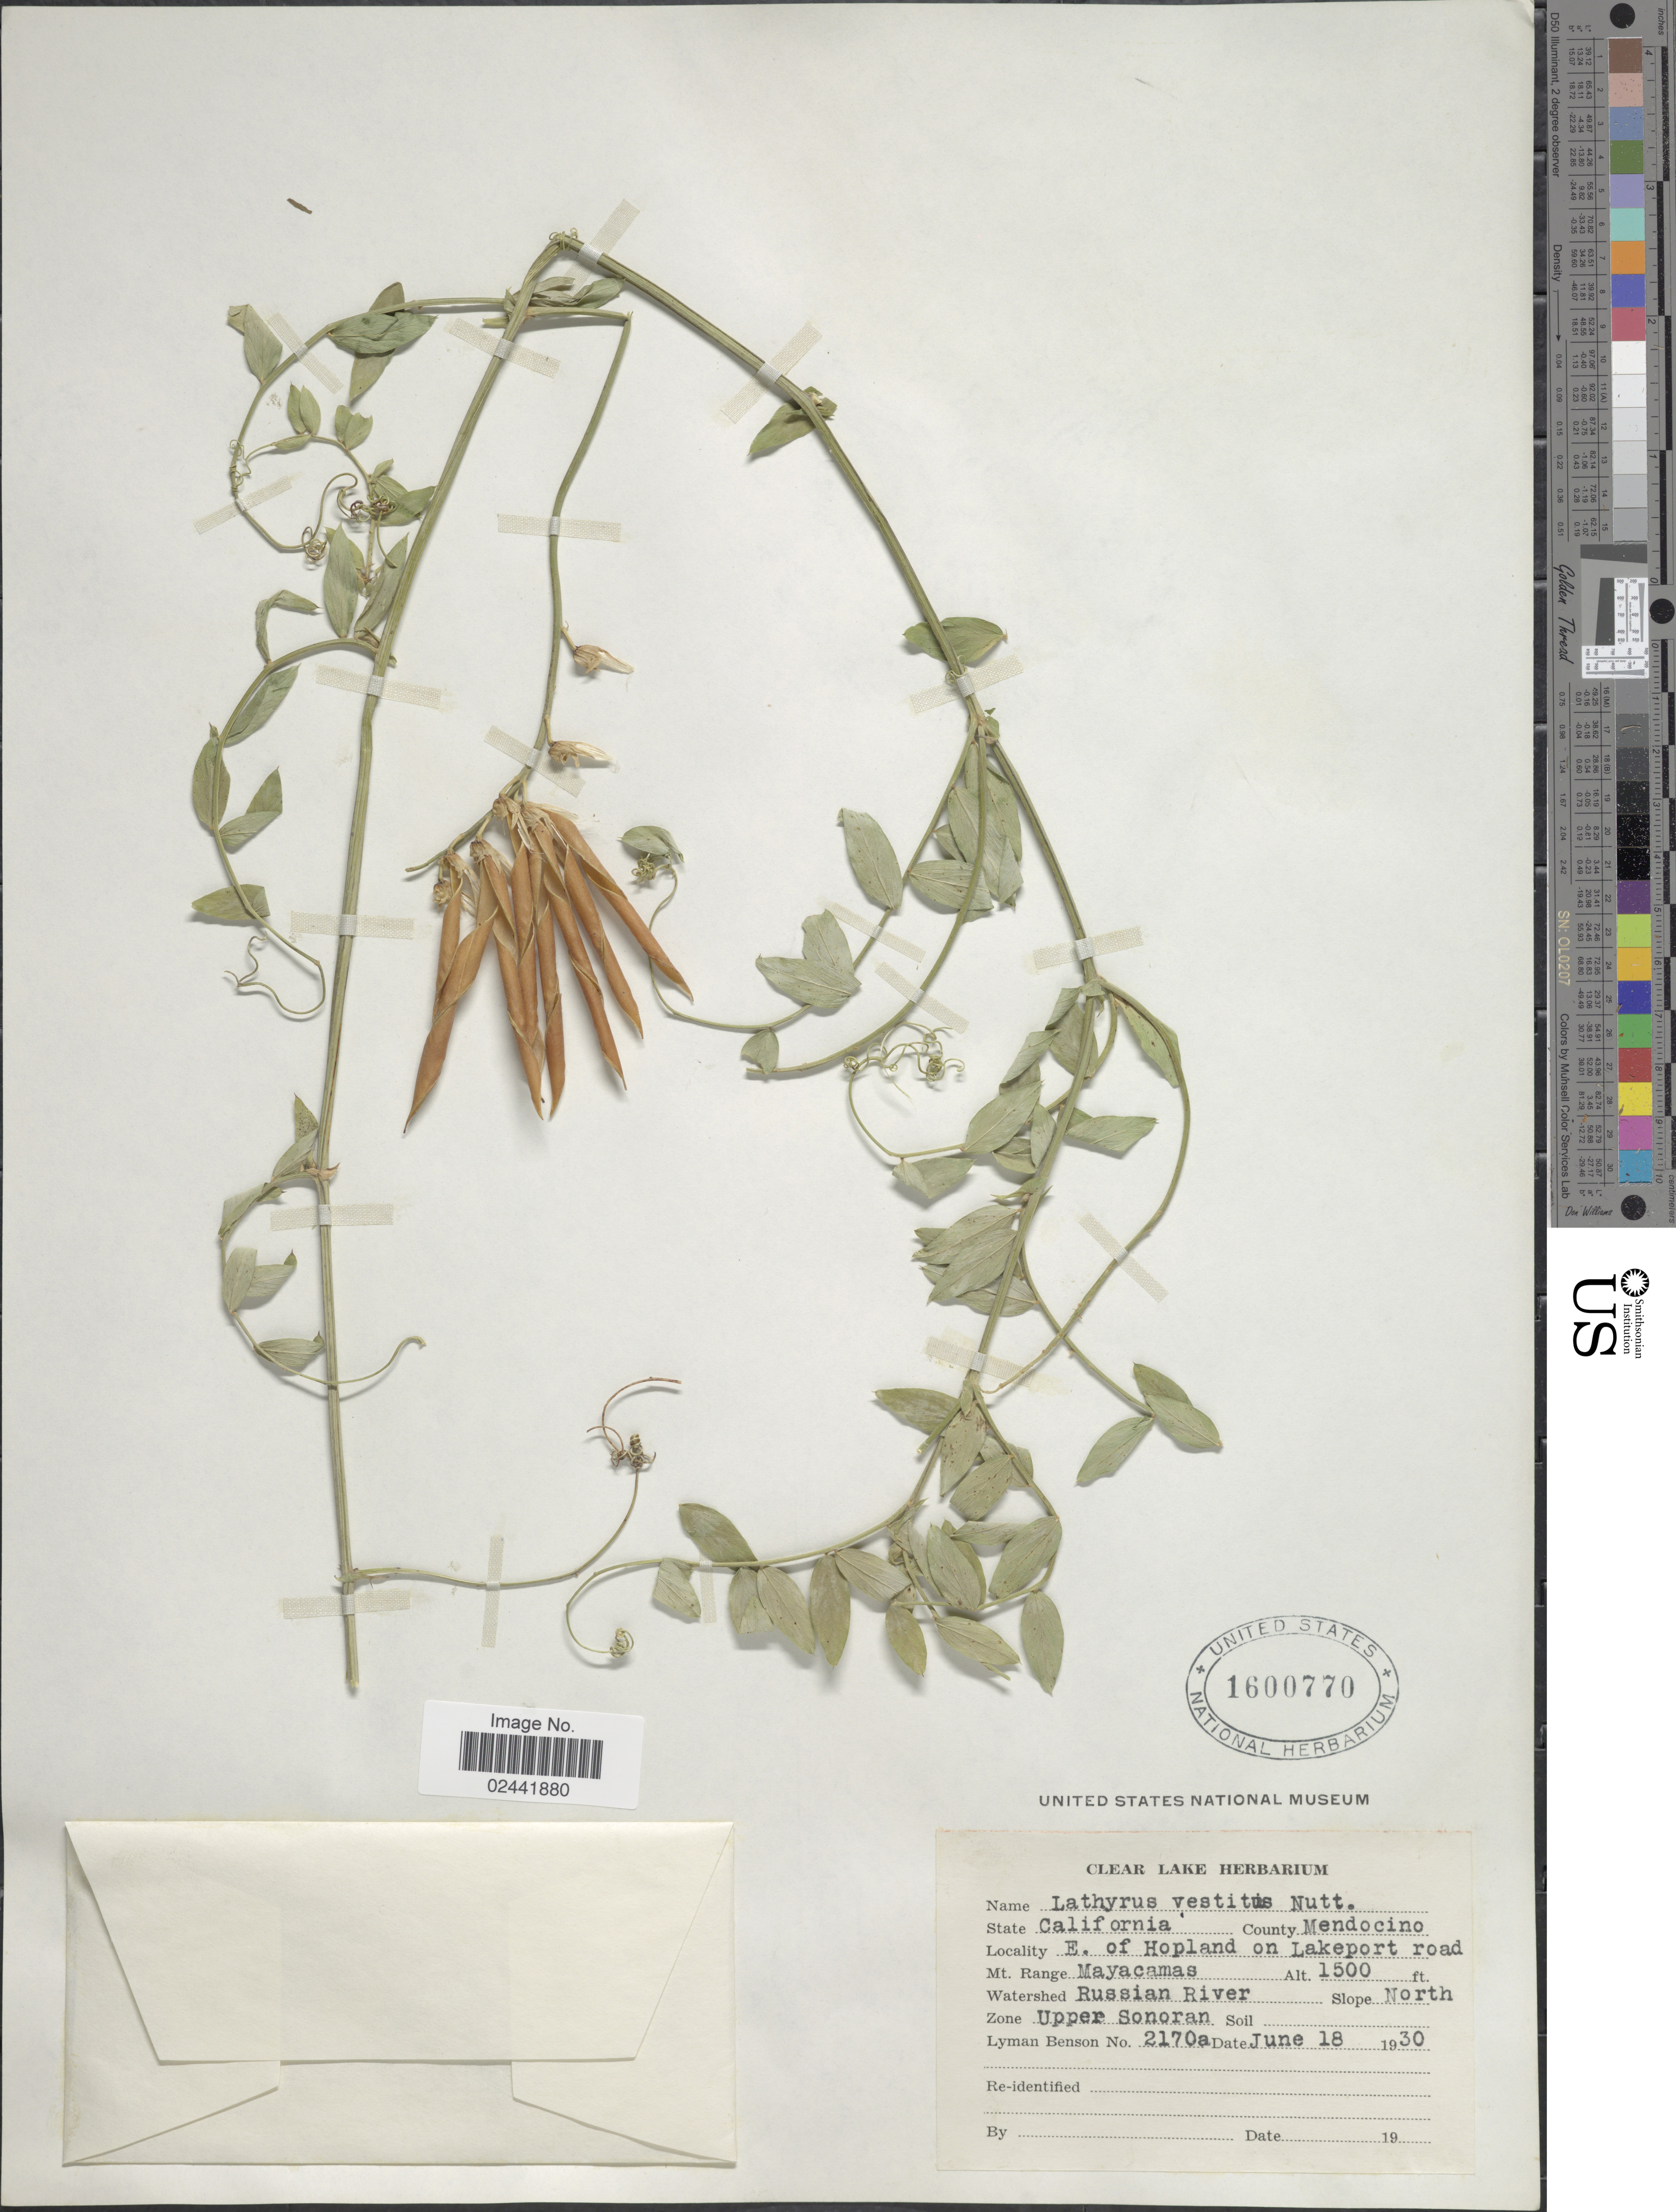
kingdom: Plantae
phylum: Tracheophyta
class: Magnoliopsida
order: Fabales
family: Fabaceae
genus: Lathyrus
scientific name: Lathyrus vestitus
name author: Nutt.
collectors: L. D. Benson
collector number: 2170a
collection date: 1930-06-18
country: United States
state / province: California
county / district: Mendocino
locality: County: Mendocino. E. of Hopland on Lakeport road. Mayacamas. Russian River. North. Upper Sonoran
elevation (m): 457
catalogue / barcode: US 1600770